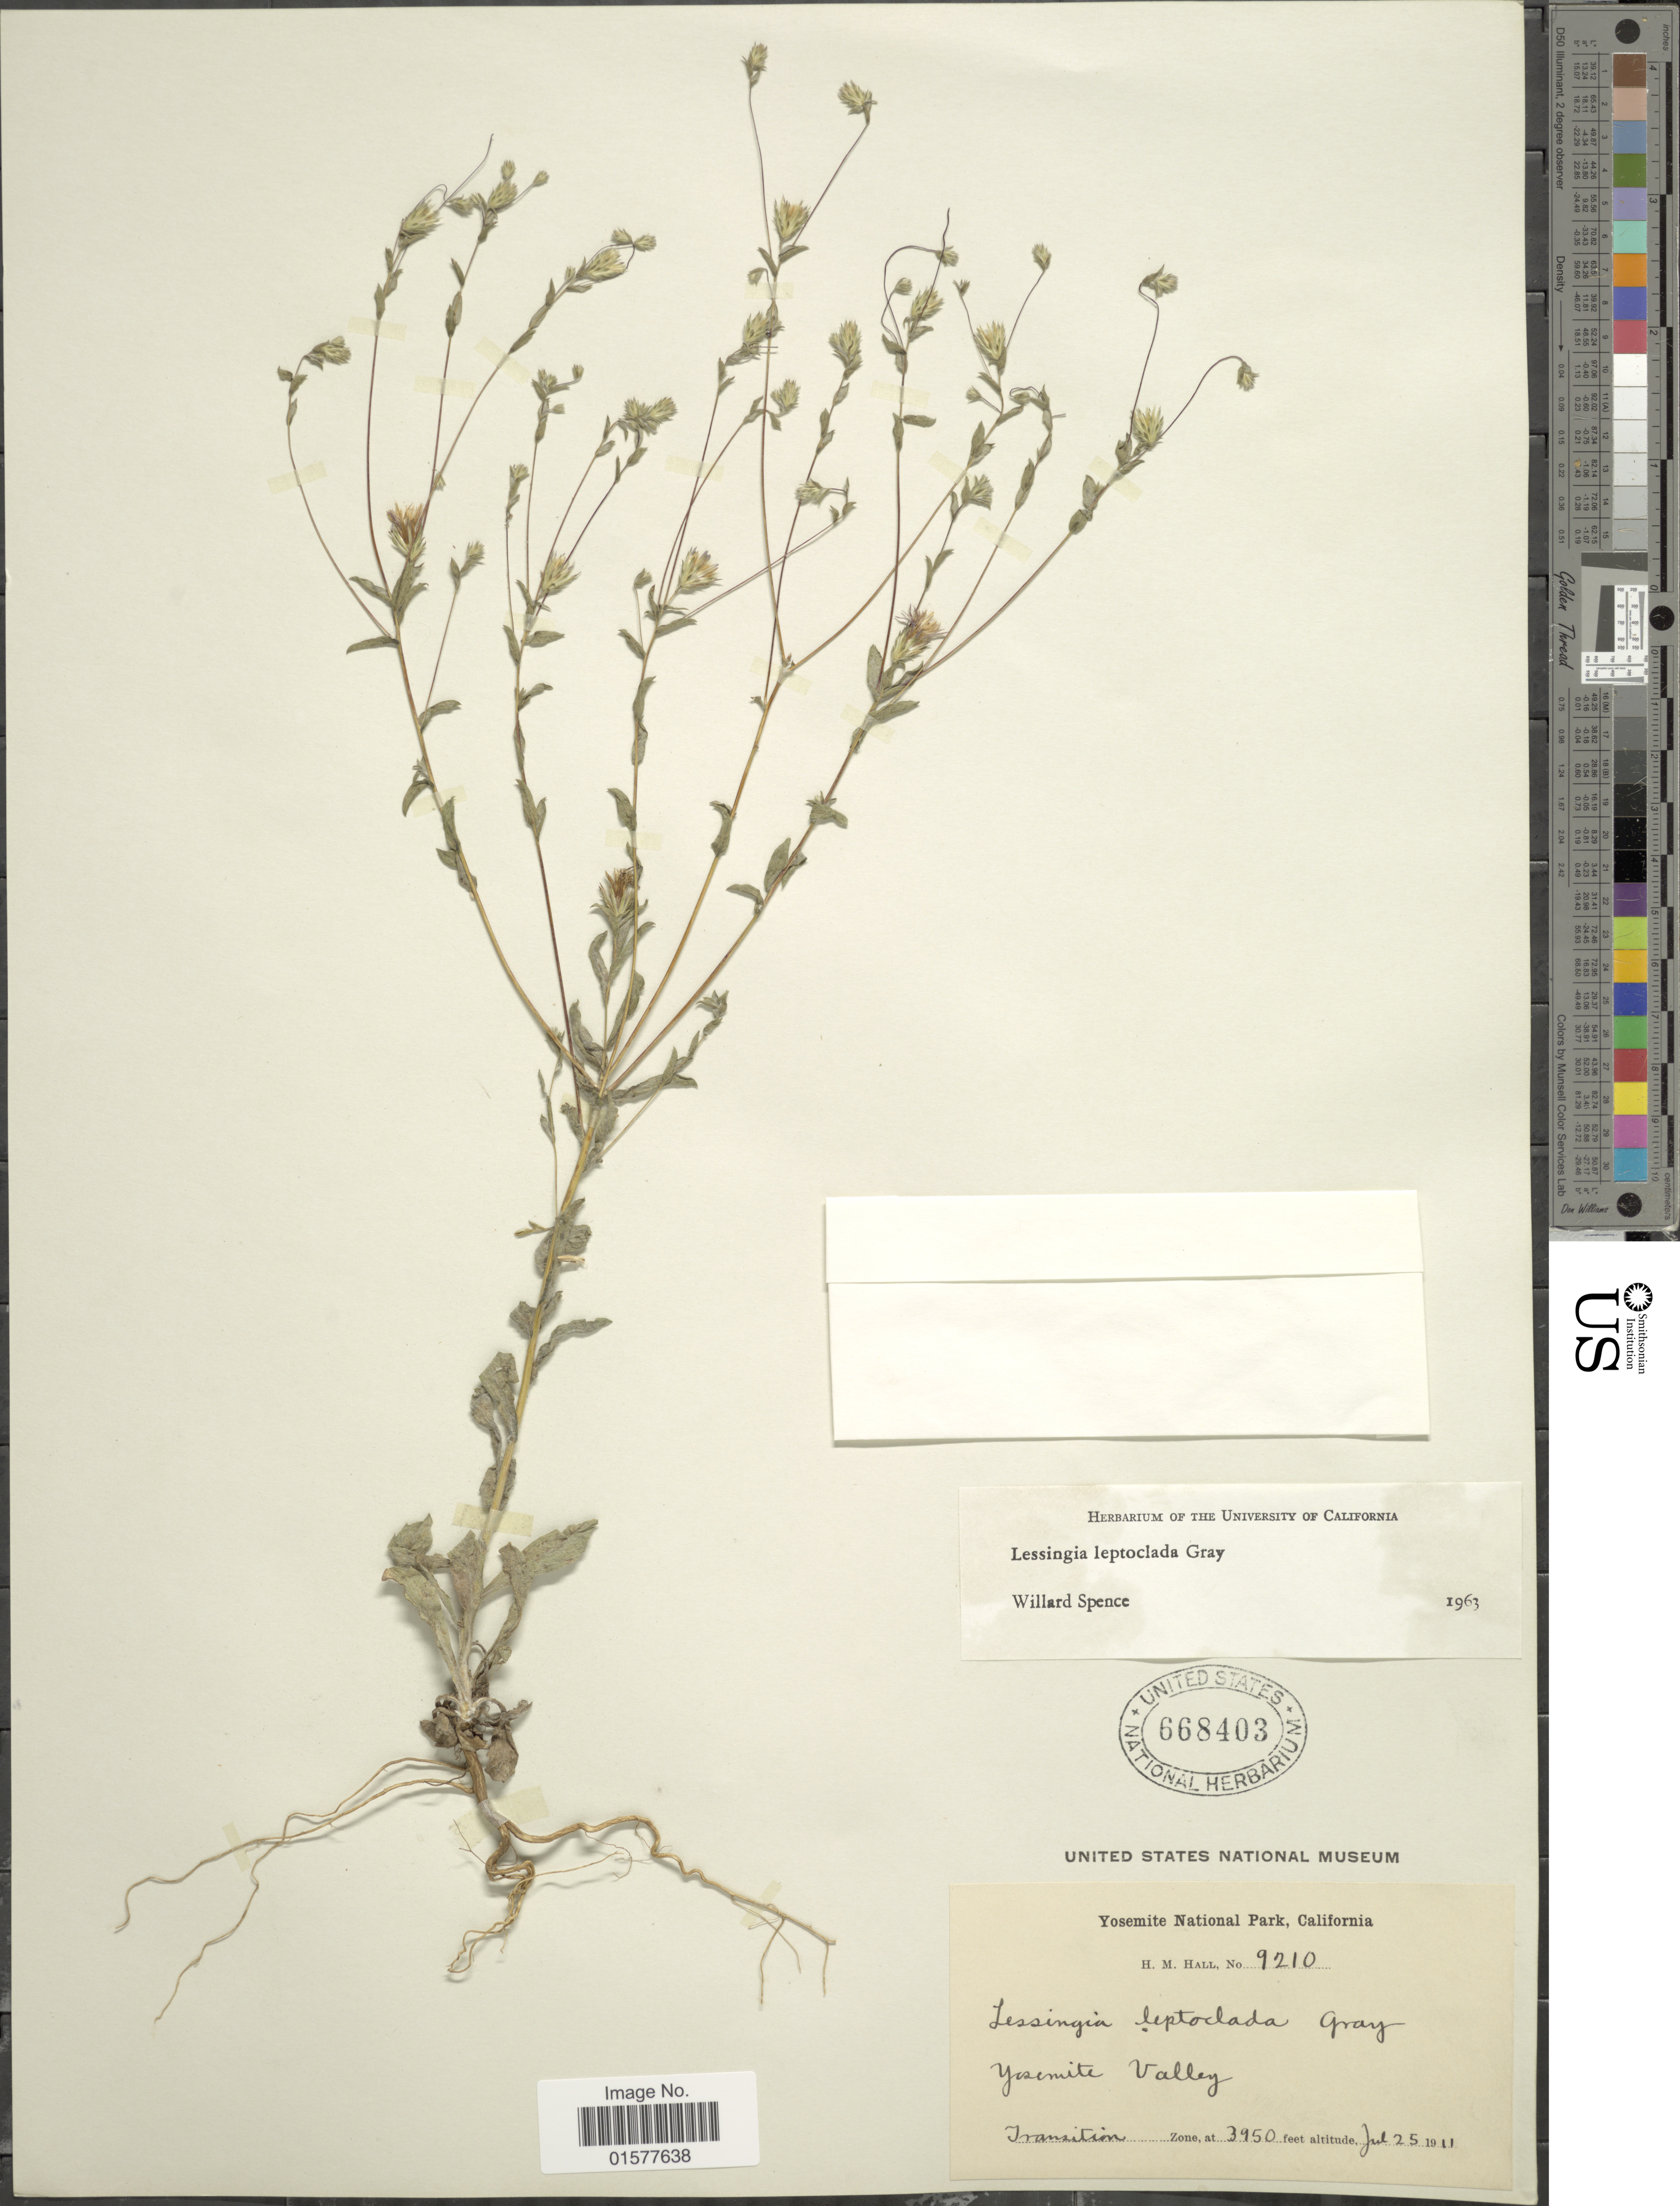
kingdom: Plantae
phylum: Tracheophyta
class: Magnoliopsida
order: Asterales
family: Asteraceae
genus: Lessingia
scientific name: Lessingia leptoclada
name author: A. Gray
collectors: H. M. Hall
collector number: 9210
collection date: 1911-07-25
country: United States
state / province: California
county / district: Mariposa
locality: Yosemite National Park, Yosemite Valley, Iranzitin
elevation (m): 1204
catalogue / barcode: US 668403